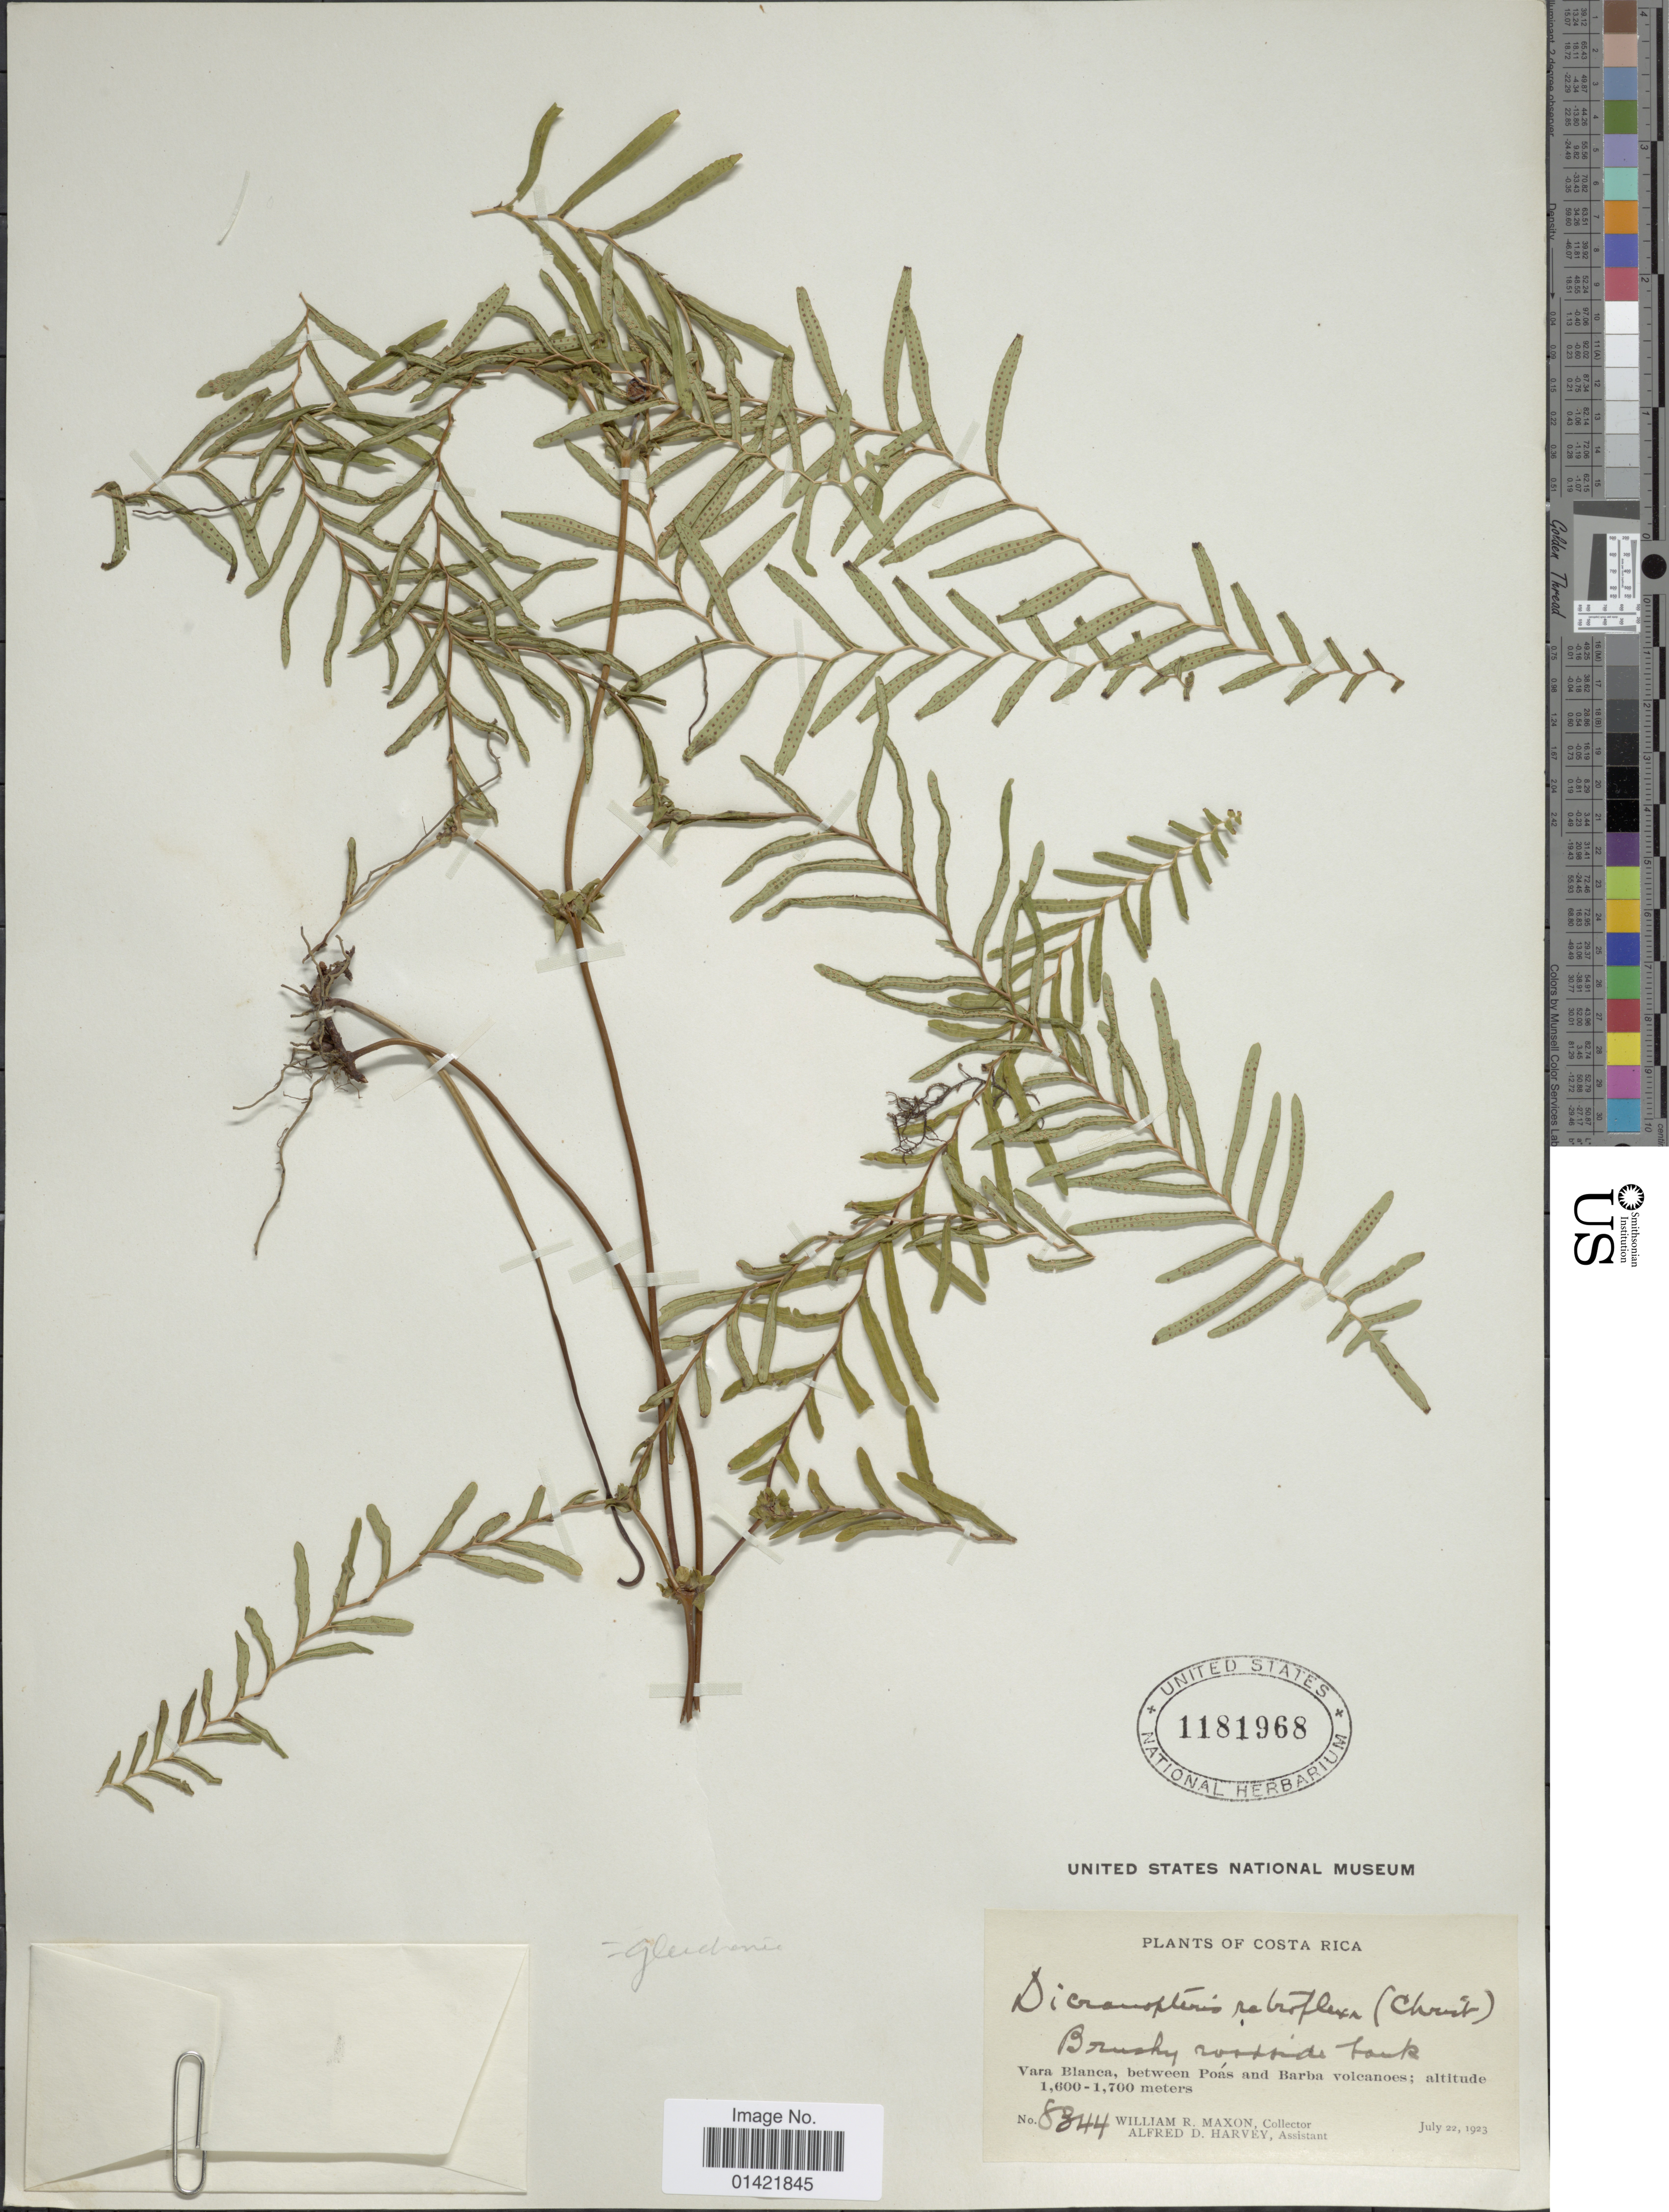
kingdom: Plantae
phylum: Tracheophyta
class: Polypodiopsida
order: Gleicheniales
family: Gleicheniaceae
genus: Sticherus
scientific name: Sticherus retroflexus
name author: (Bornm. ex Christ) Copel.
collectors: W. R. Maxon & A. D. Harvey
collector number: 8844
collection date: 1923-07-22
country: Costa Rica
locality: Vara Blanca, between Poas and Barba volcanoes.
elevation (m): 1600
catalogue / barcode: US 1181968